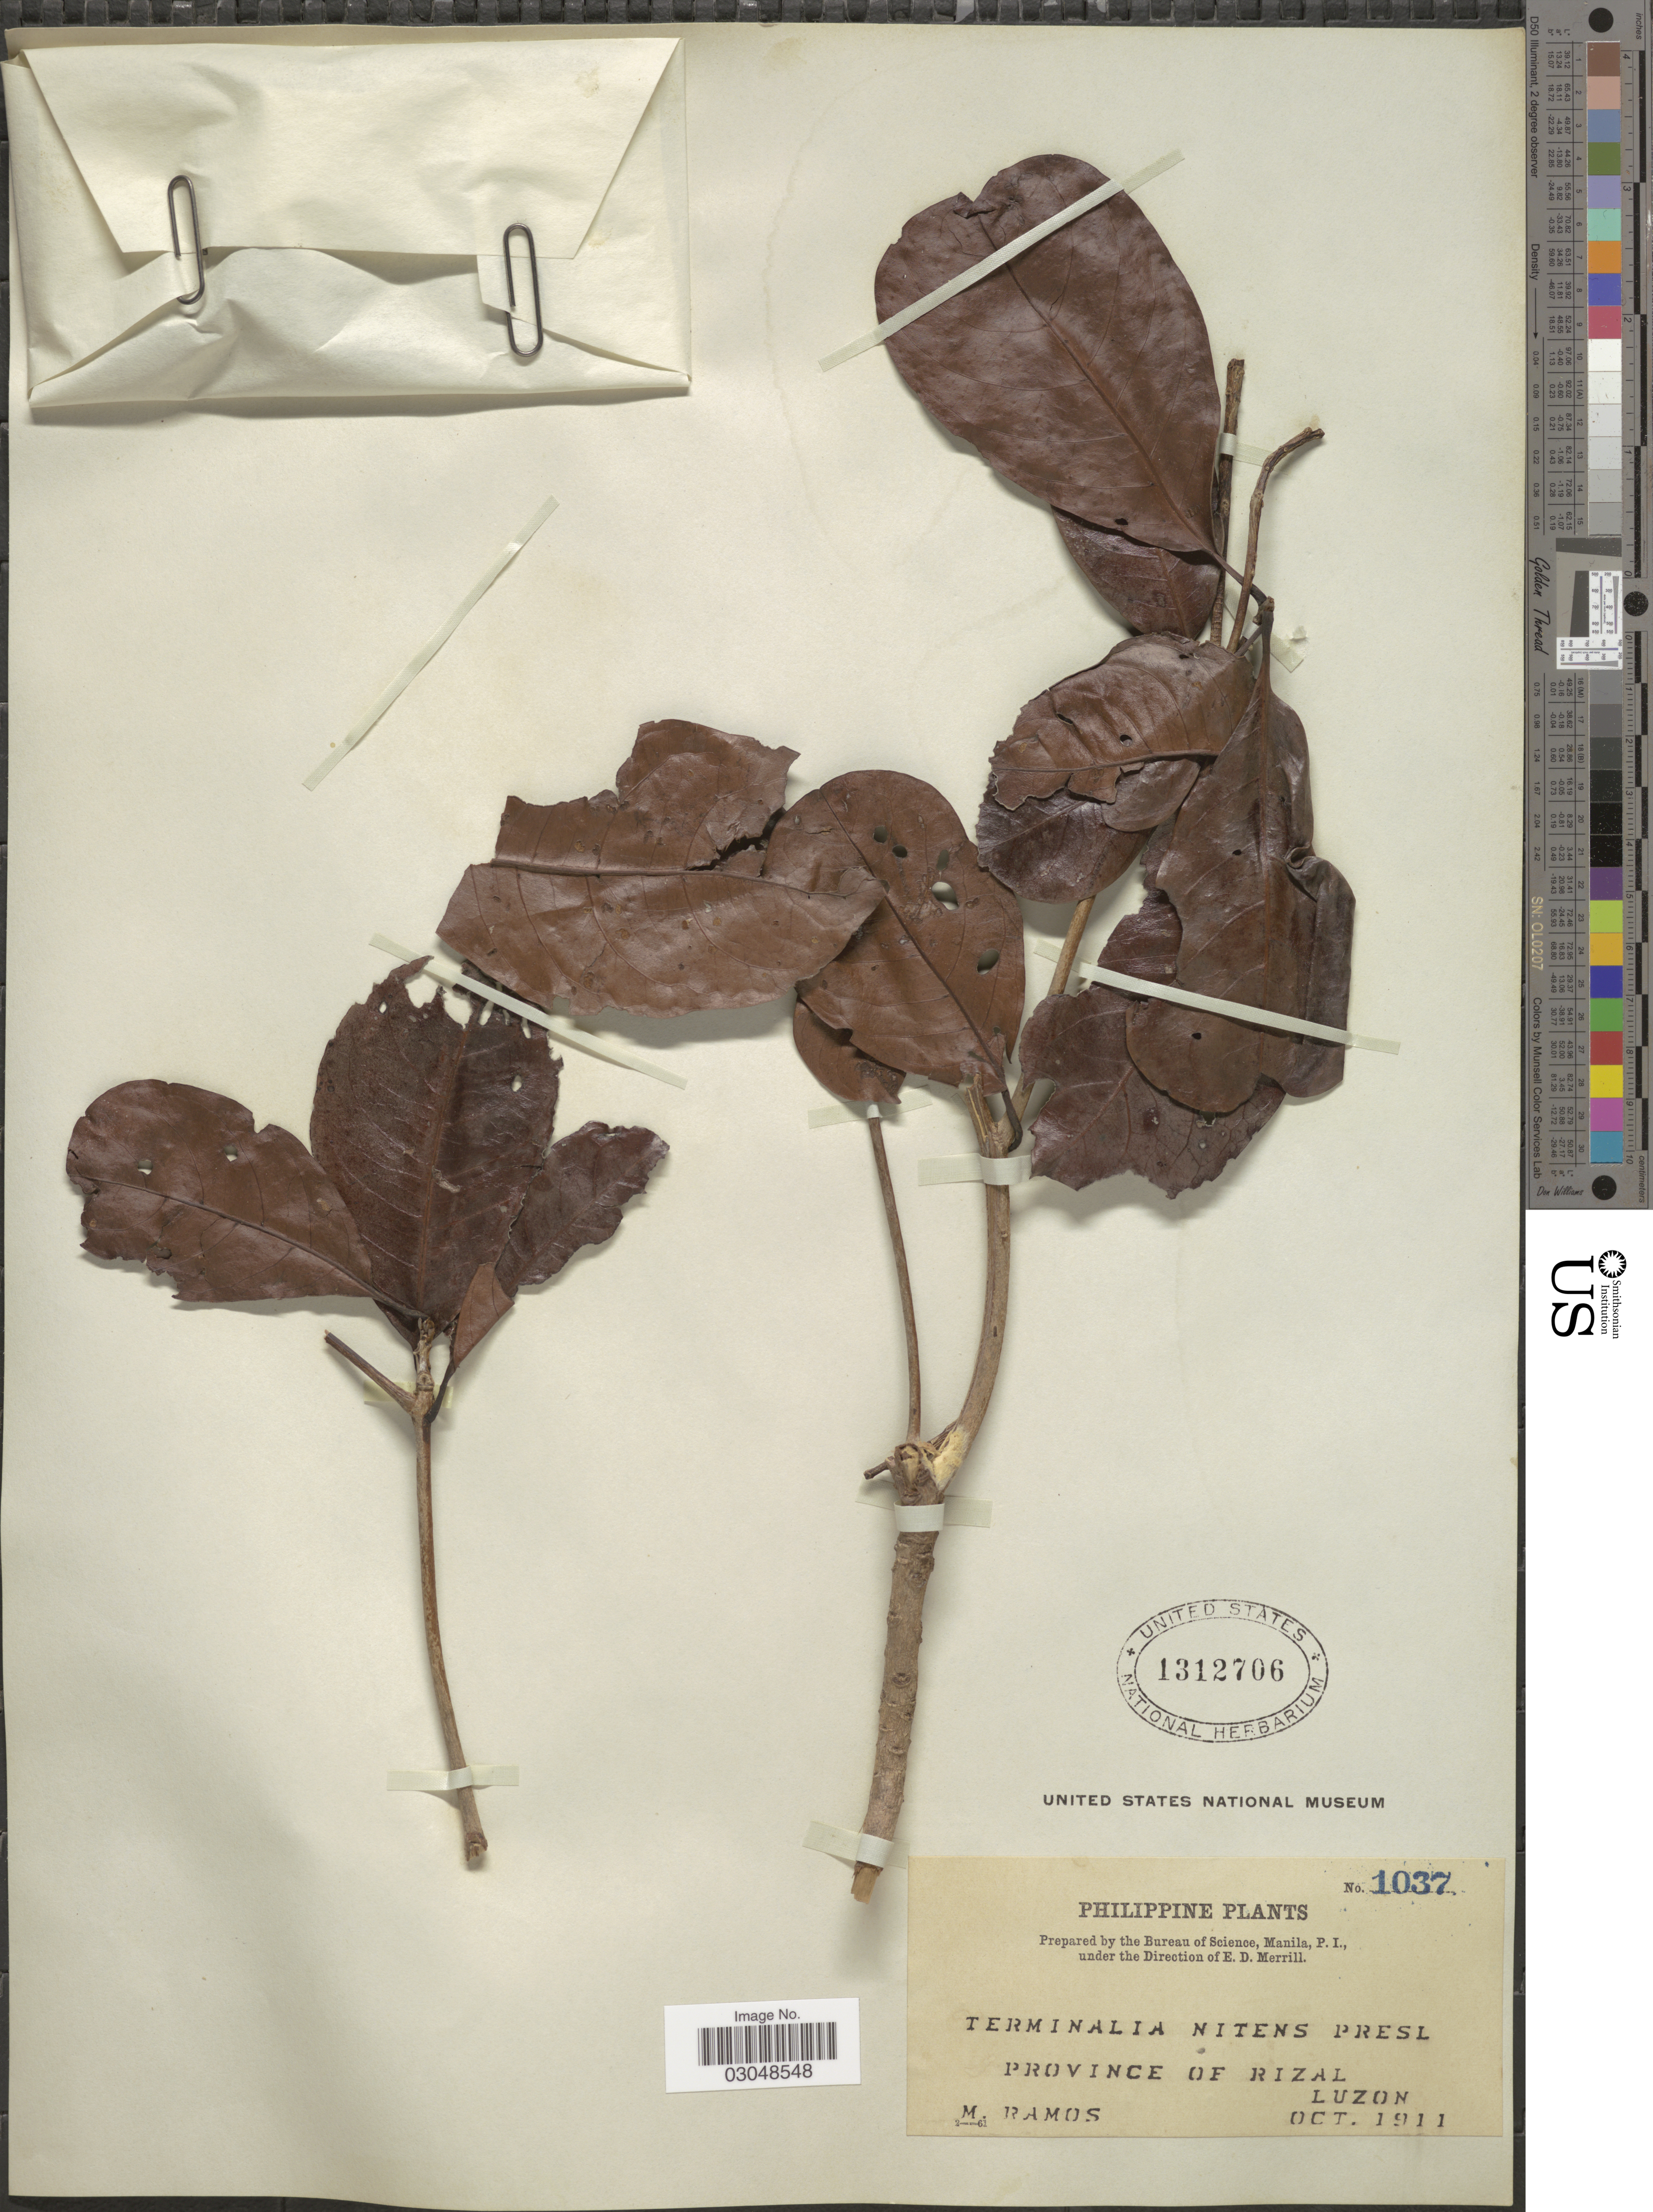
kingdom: Plantae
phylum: Tracheophyta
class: Magnoliopsida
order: Myrtales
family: Combretaceae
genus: Terminalia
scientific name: Terminalia nitens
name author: J. Presl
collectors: M. Ramos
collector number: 1037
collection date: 1911-10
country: Philippines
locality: Province of Rizal, Luzon.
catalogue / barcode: US 1312706